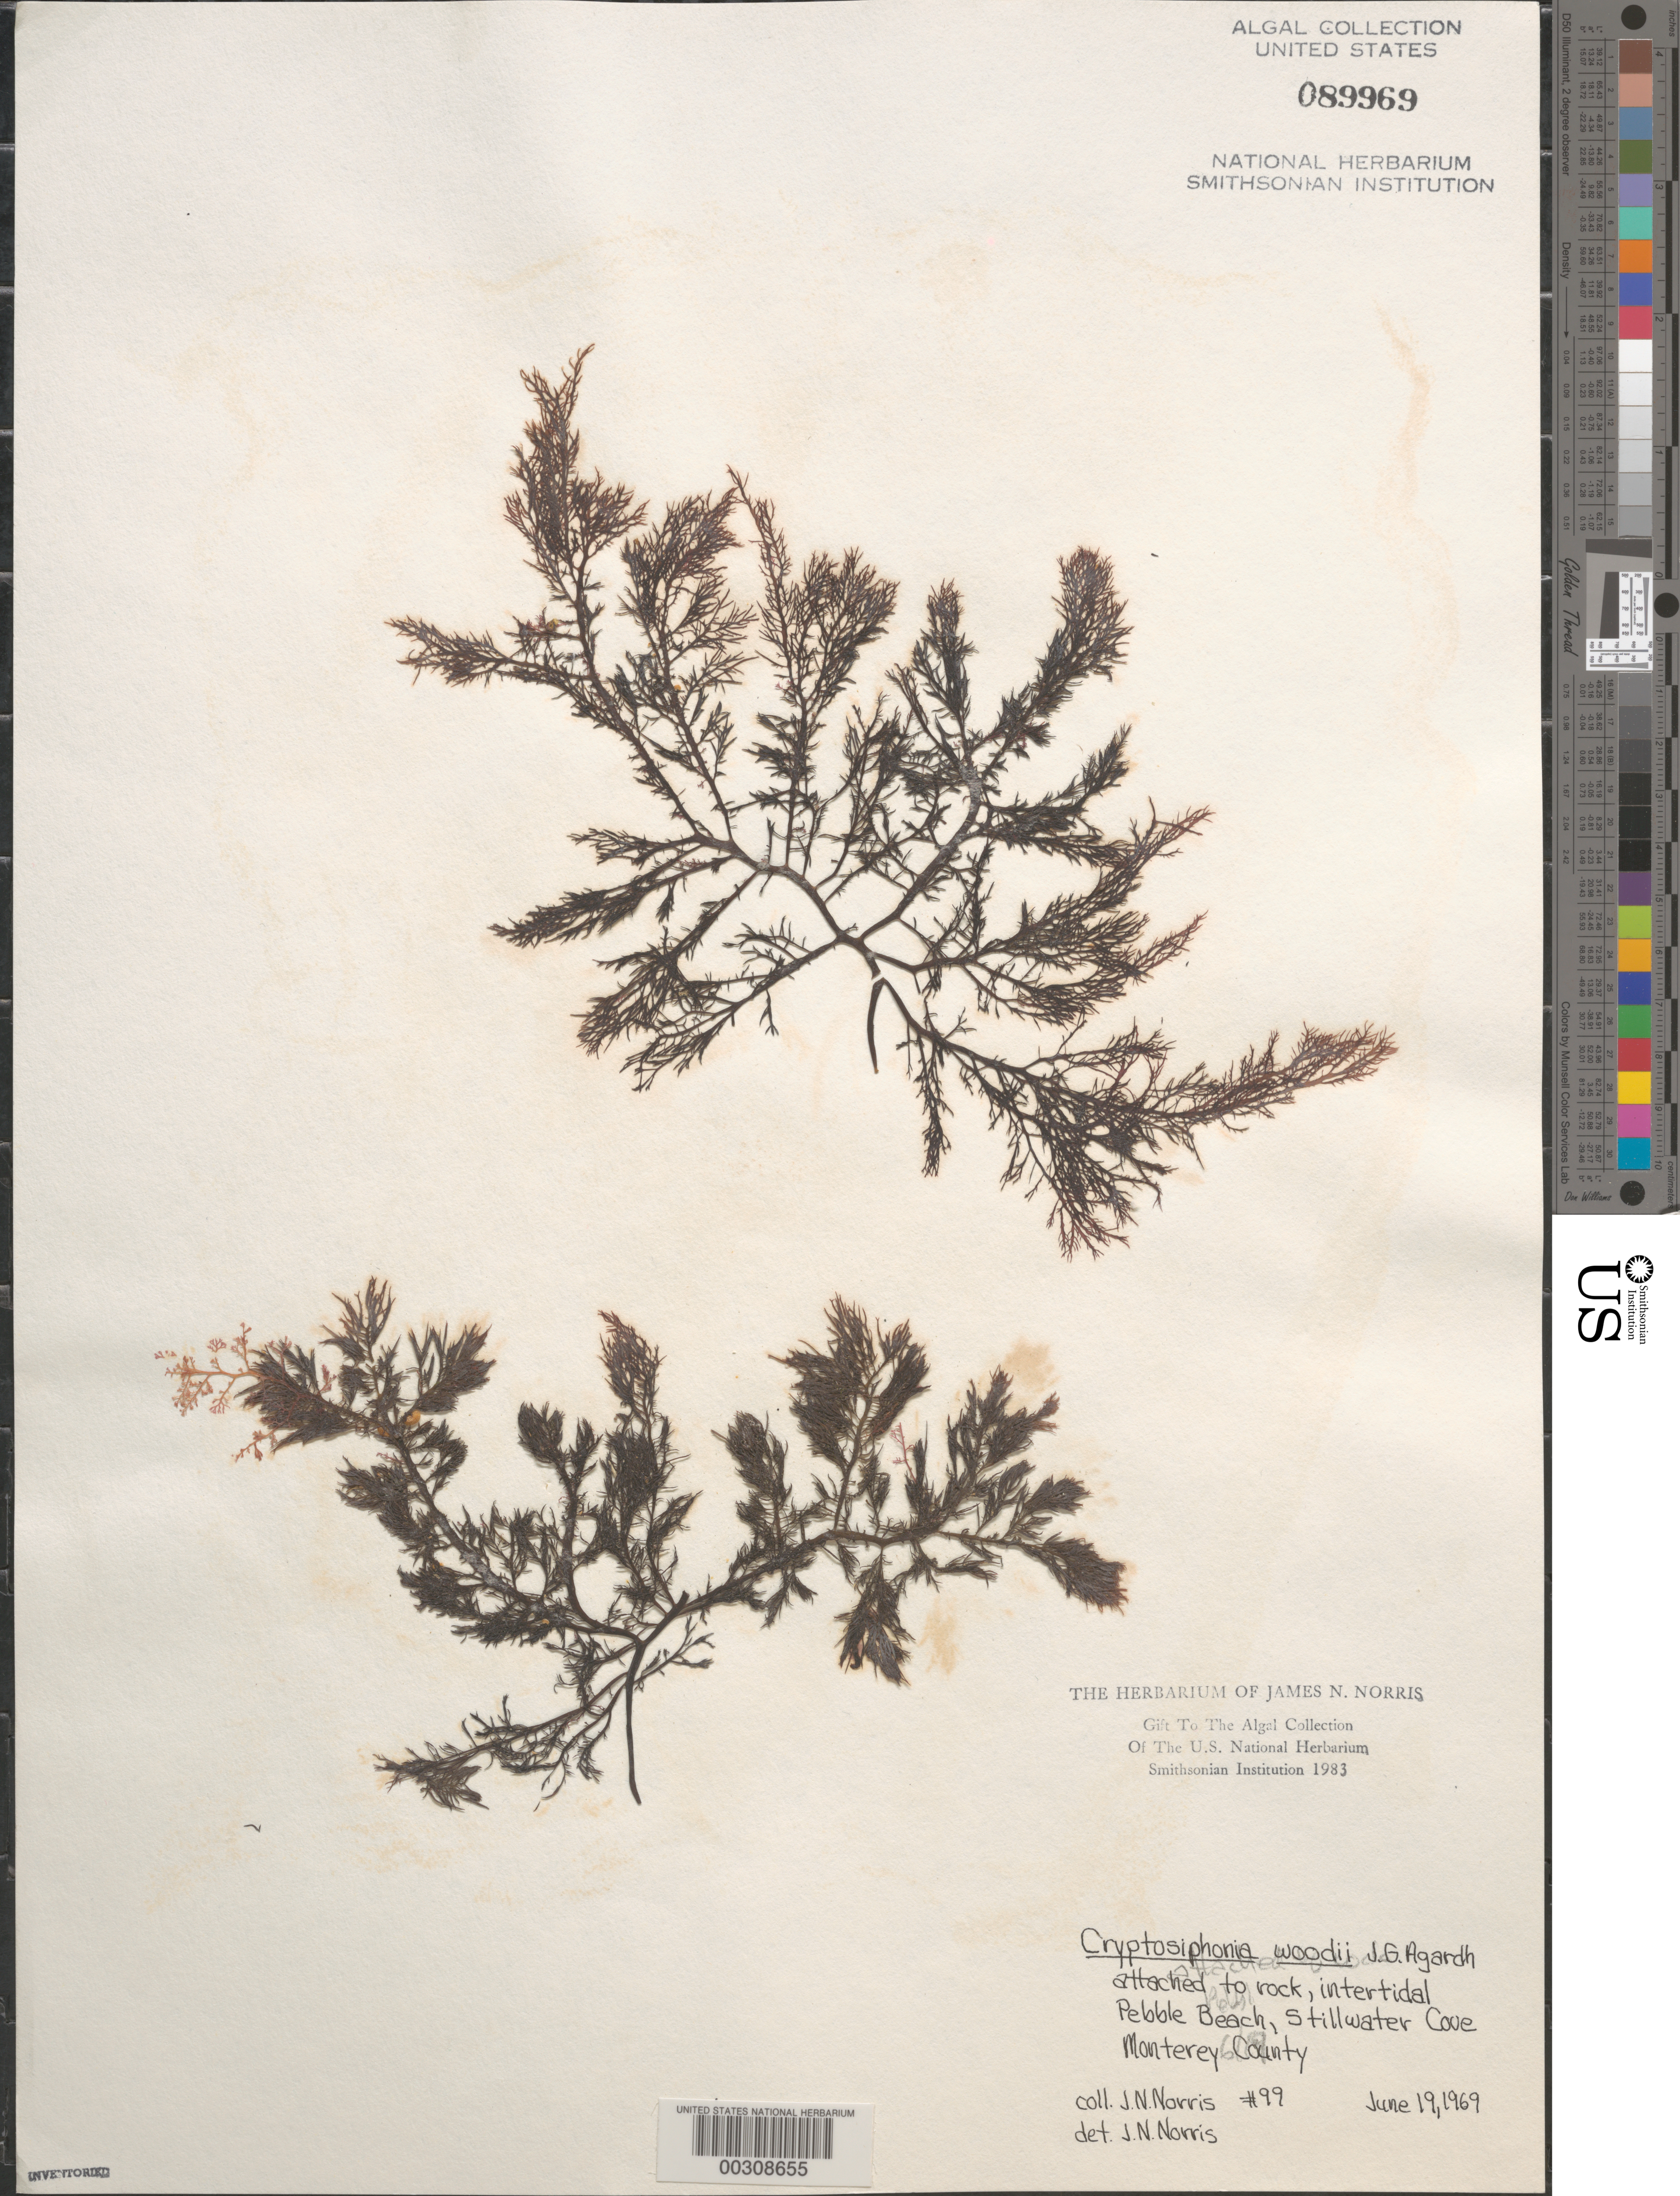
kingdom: Plantae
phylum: Rhodophyta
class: Florideophyceae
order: Gigartinales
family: Dumontiaceae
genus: Cryptosiphonia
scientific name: Cryptosiphonia woodii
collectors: J. Norris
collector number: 99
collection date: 1969-06-19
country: United States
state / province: California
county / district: Monterey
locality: Pebble Beach, Stillwater Cove. Monterey County.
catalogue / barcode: US 89969